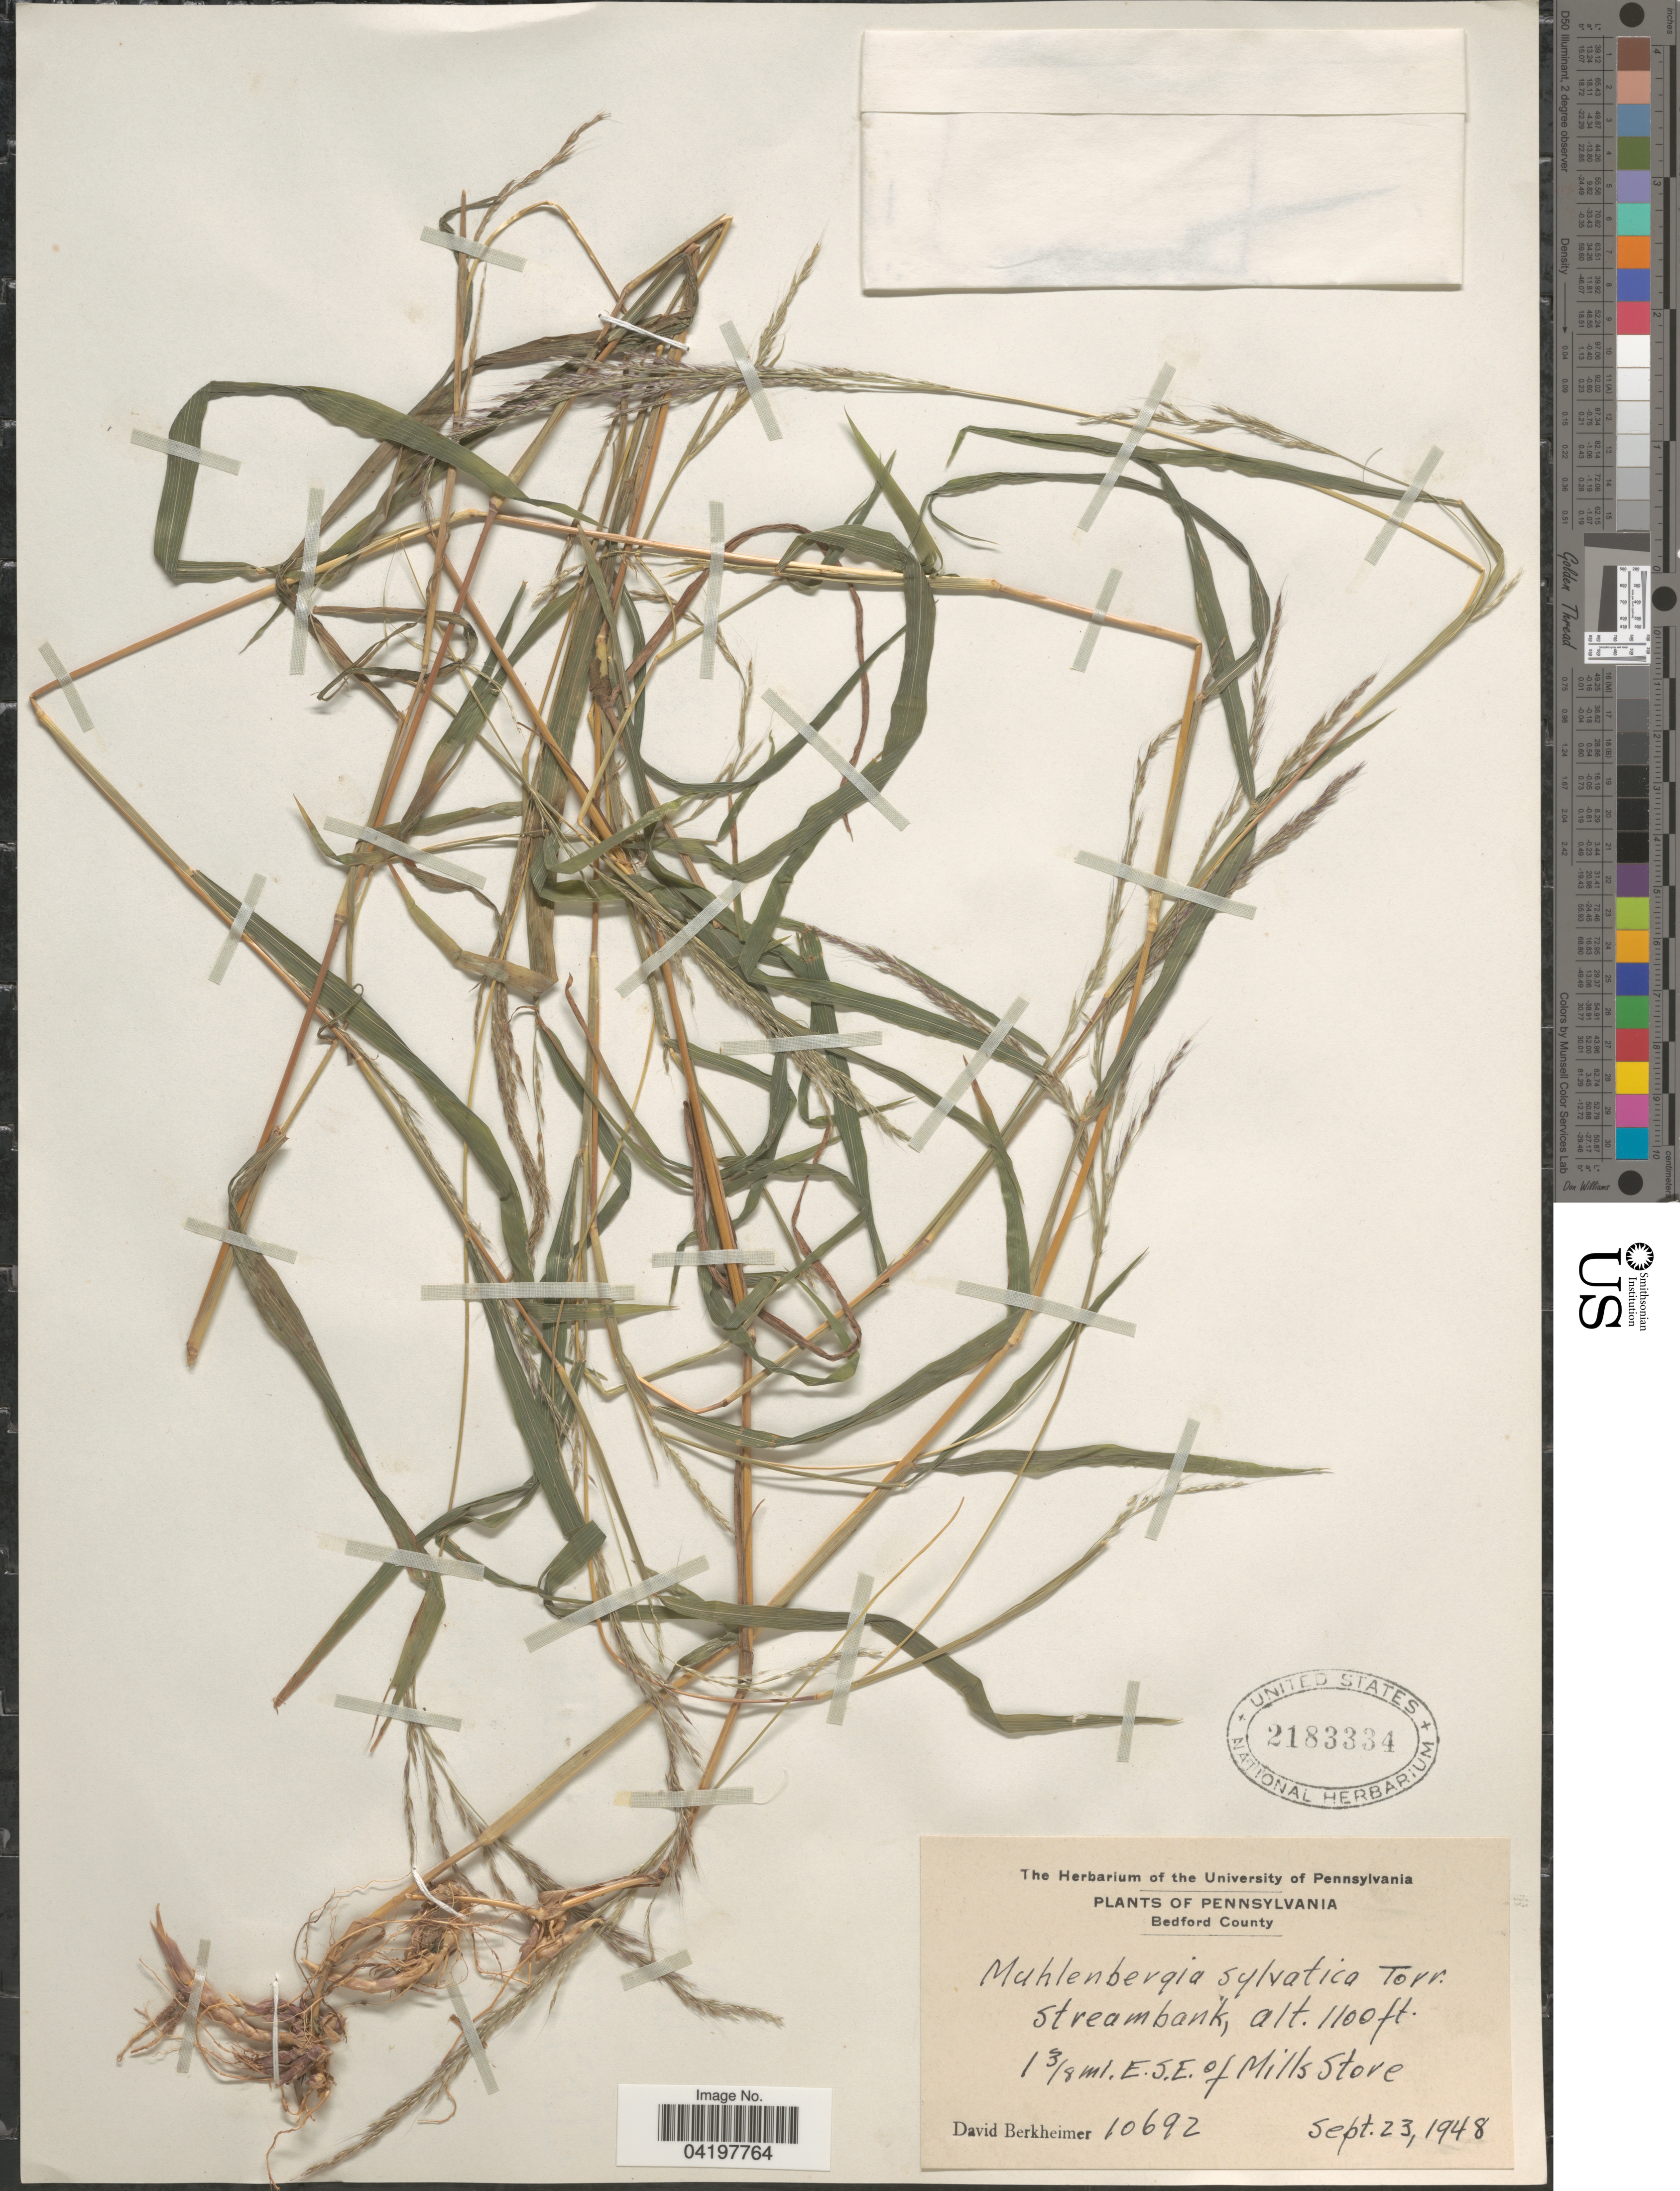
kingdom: Plantae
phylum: Tracheophyta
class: Liliopsida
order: Poales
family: Poaceae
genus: Muhlenbergia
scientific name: Muhlenbergia sylvatica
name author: (Torr.) Torr. ex A. Gray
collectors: D. Berkheimer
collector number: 10692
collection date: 1948-09-23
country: United States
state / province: Pennsylvania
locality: Bedford County. Streambank, 1 3/8 ml. E.S.E. of Mills Store.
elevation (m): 335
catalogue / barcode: US 2183334